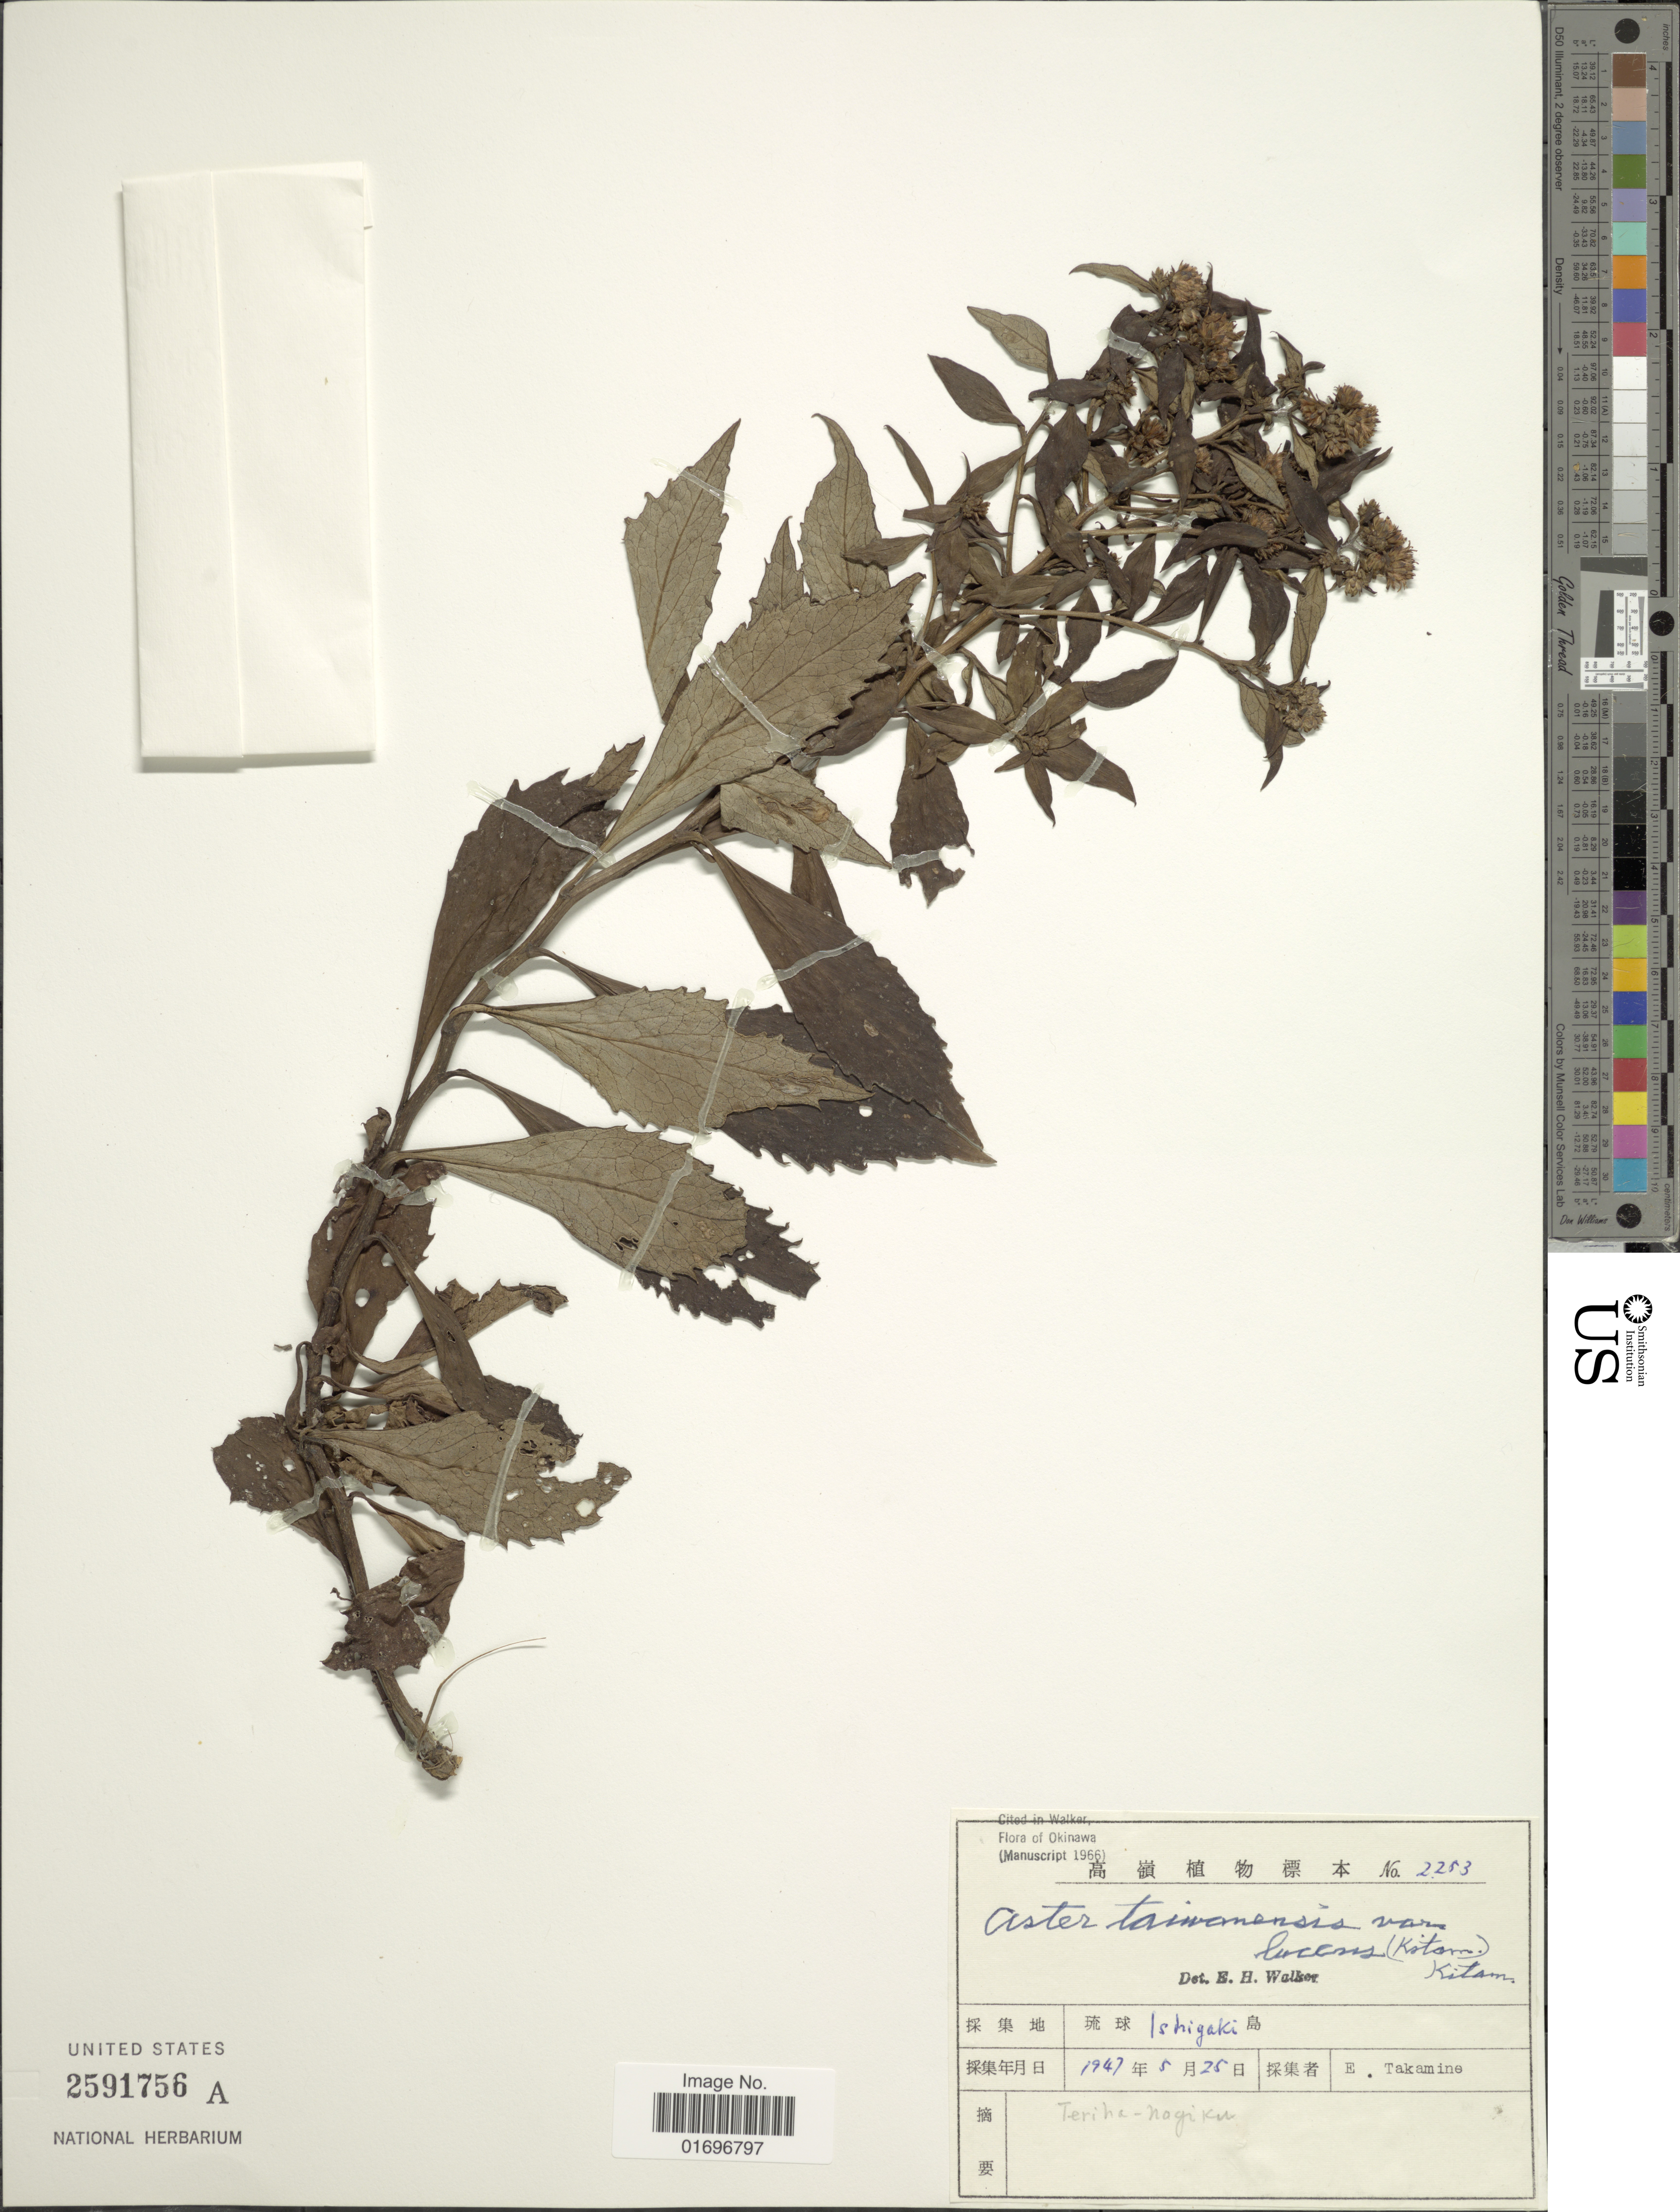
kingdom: Plantae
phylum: Tracheophyta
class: Magnoliopsida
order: Asterales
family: Asteraceae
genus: Aster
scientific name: Aster taiwanensis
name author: Kitam.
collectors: E. Takamine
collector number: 2253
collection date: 1947-05-25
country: Japan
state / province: Okinawa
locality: Okinawa. Ishigaki, X.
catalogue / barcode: US 2591756A